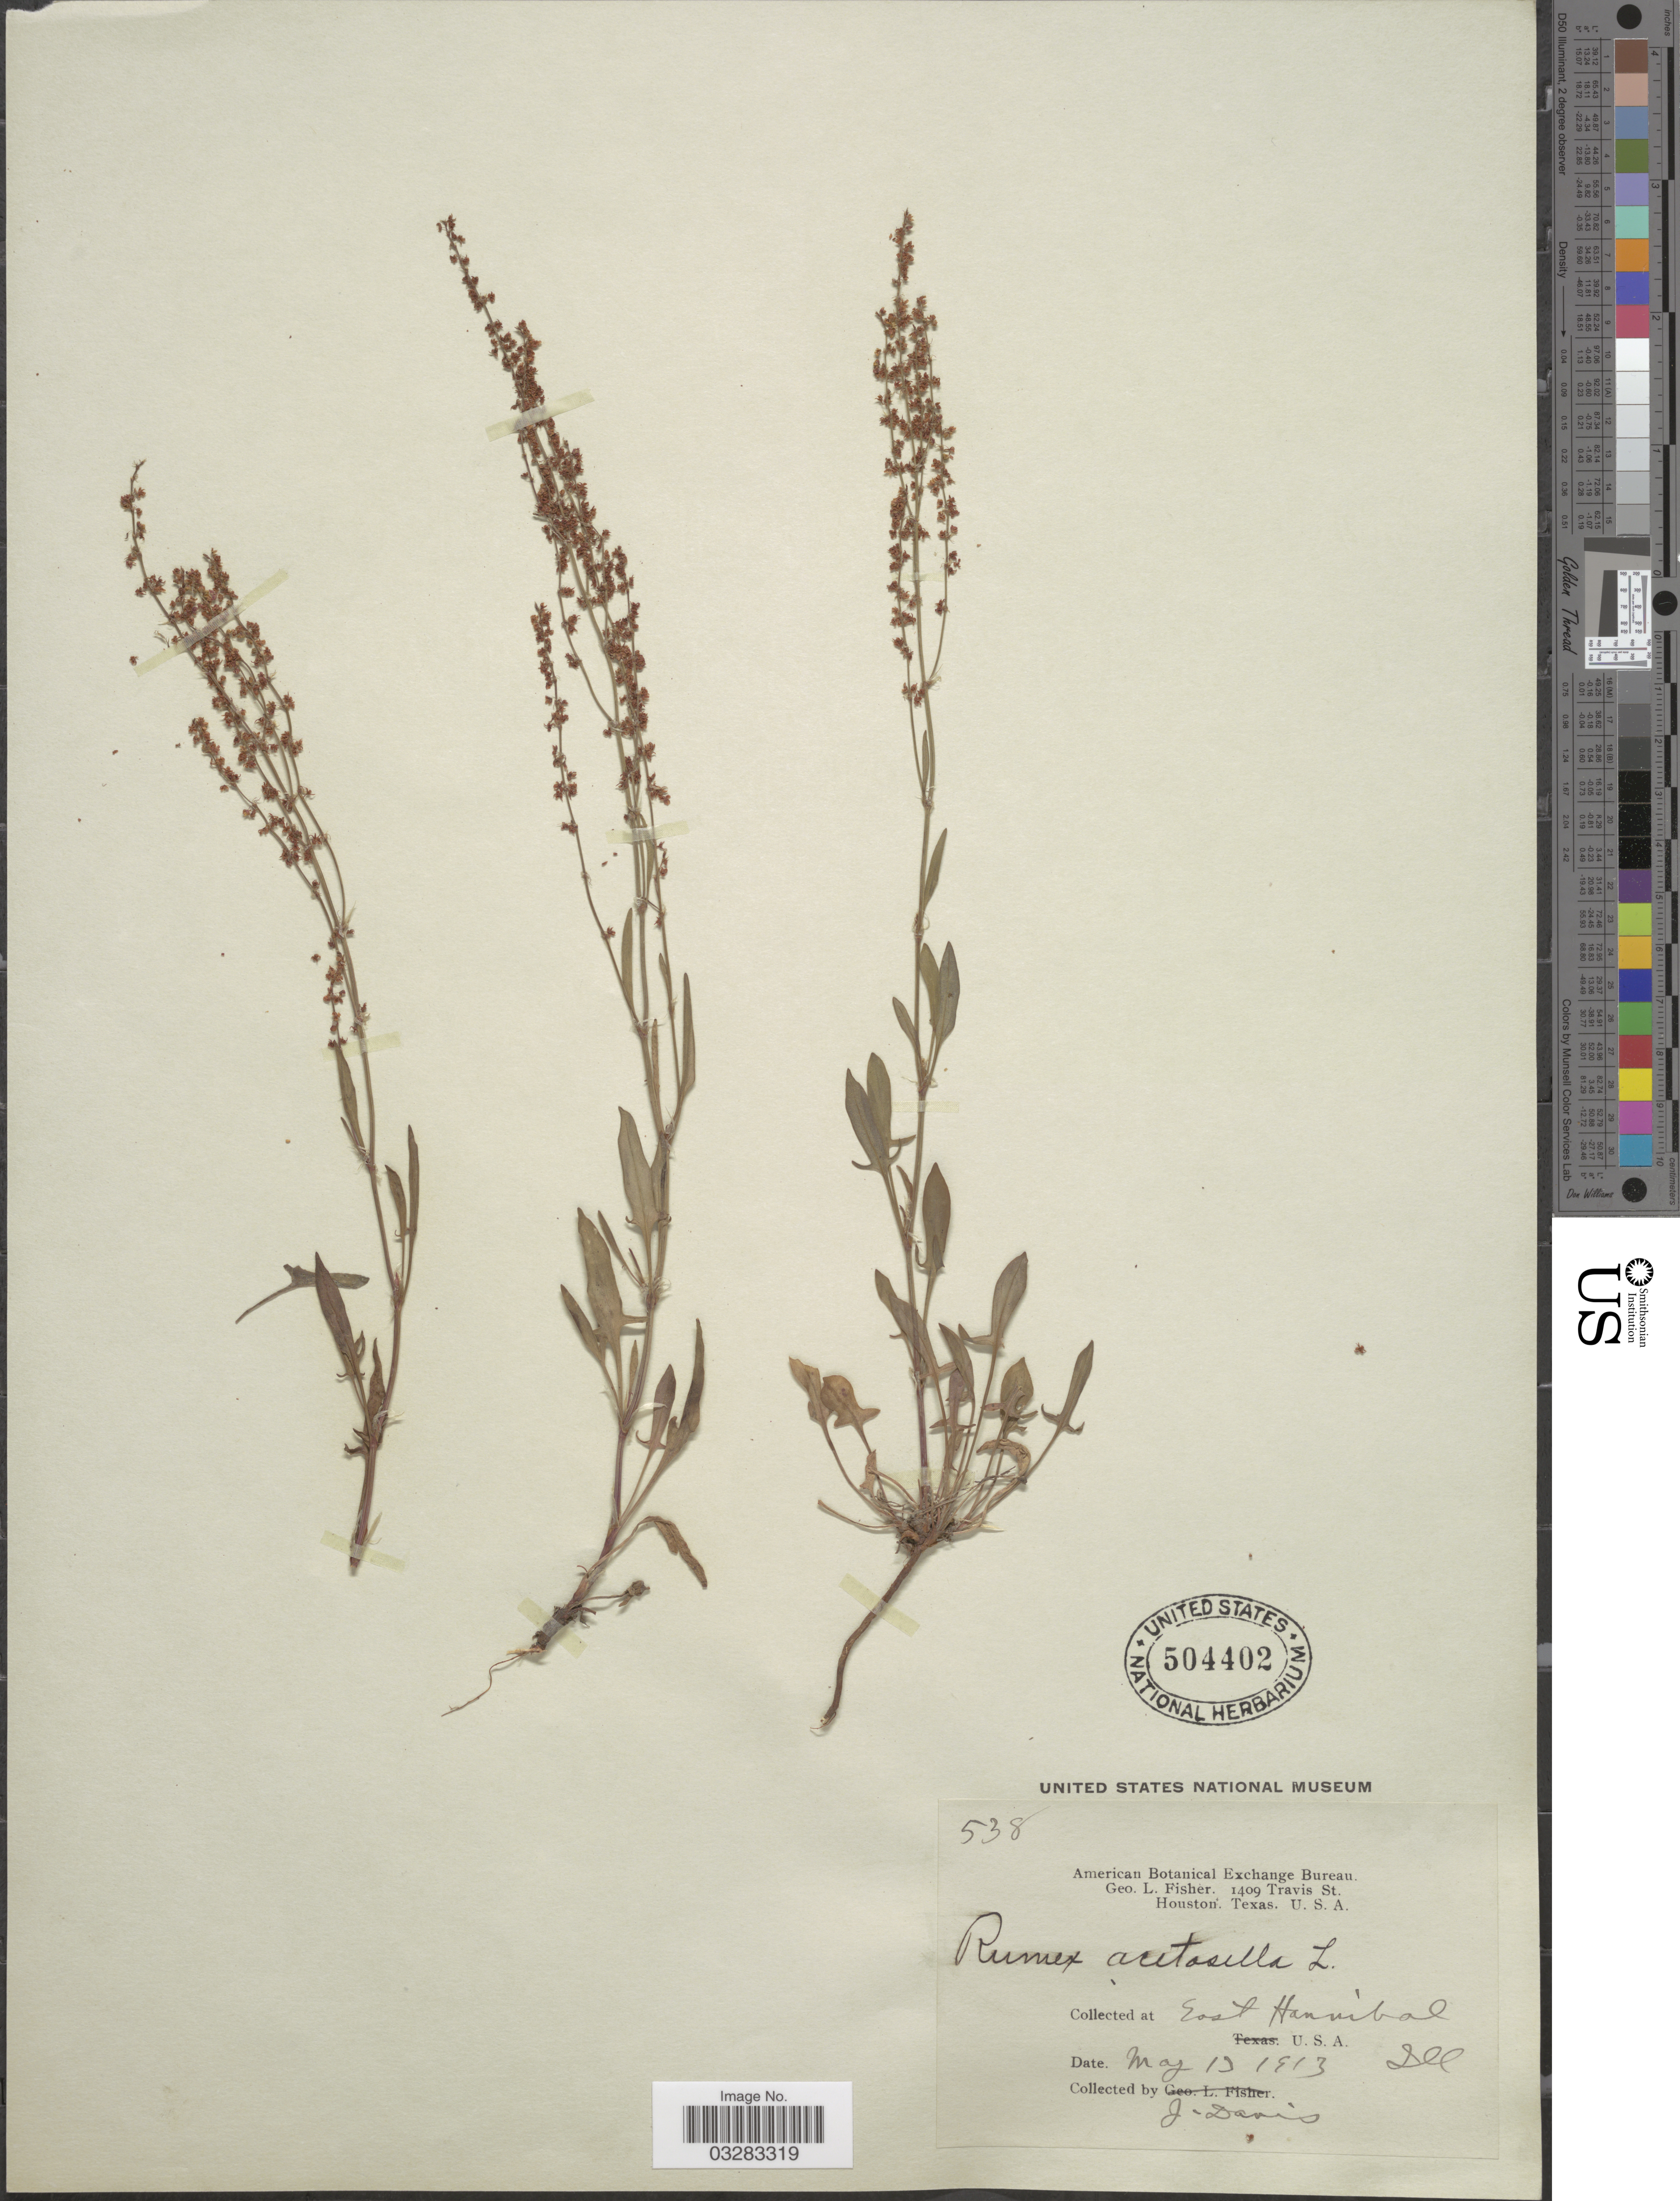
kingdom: Plantae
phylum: Tracheophyta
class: Magnoliopsida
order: Caryophyllales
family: Polygonaceae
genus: Rumex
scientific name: Rumex acetosella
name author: L.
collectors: J. Davis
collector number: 538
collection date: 1913-05-13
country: United States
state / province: Illinois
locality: East Hannibal.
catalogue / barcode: US 504402